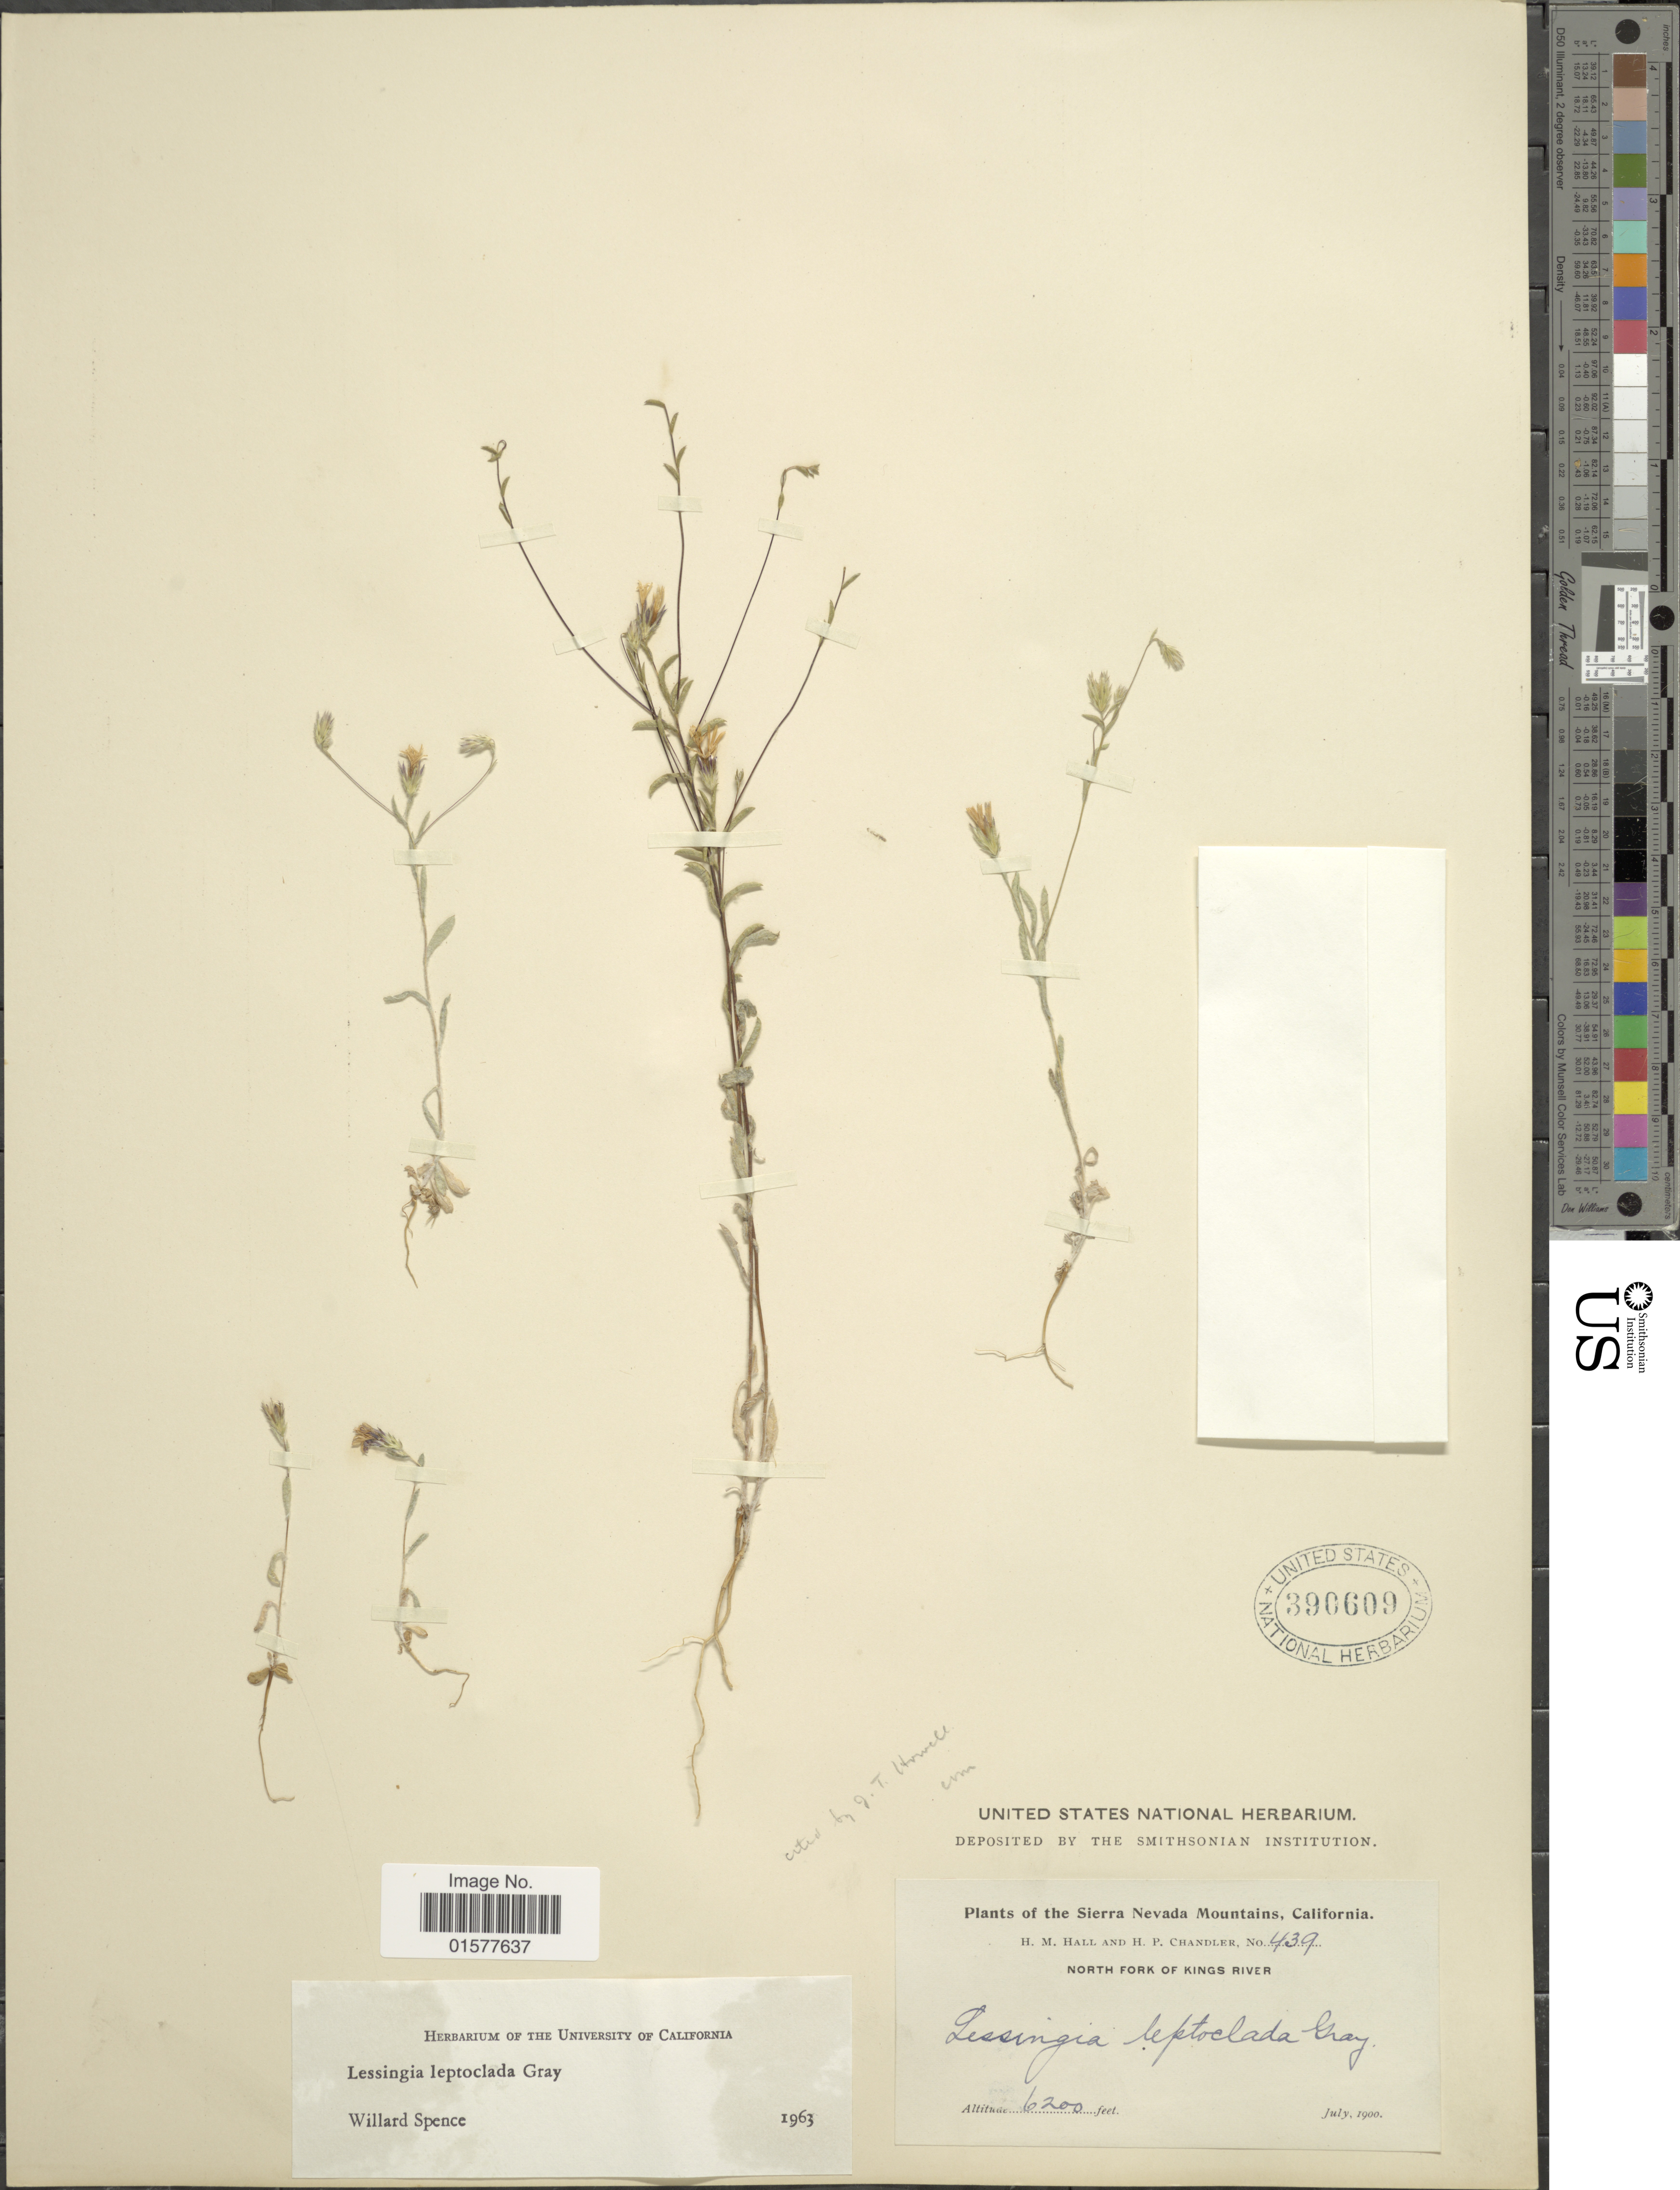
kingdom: Plantae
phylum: Tracheophyta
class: Magnoliopsida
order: Asterales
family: Asteraceae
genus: Lessingia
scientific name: Lessingia leptoclada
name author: A. Gray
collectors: H. M. Hall & H. Chandler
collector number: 439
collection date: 1900-07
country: United States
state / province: California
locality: Sierra Nevada Mountains, North Fork of Kins River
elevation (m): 1890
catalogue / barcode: US 390609